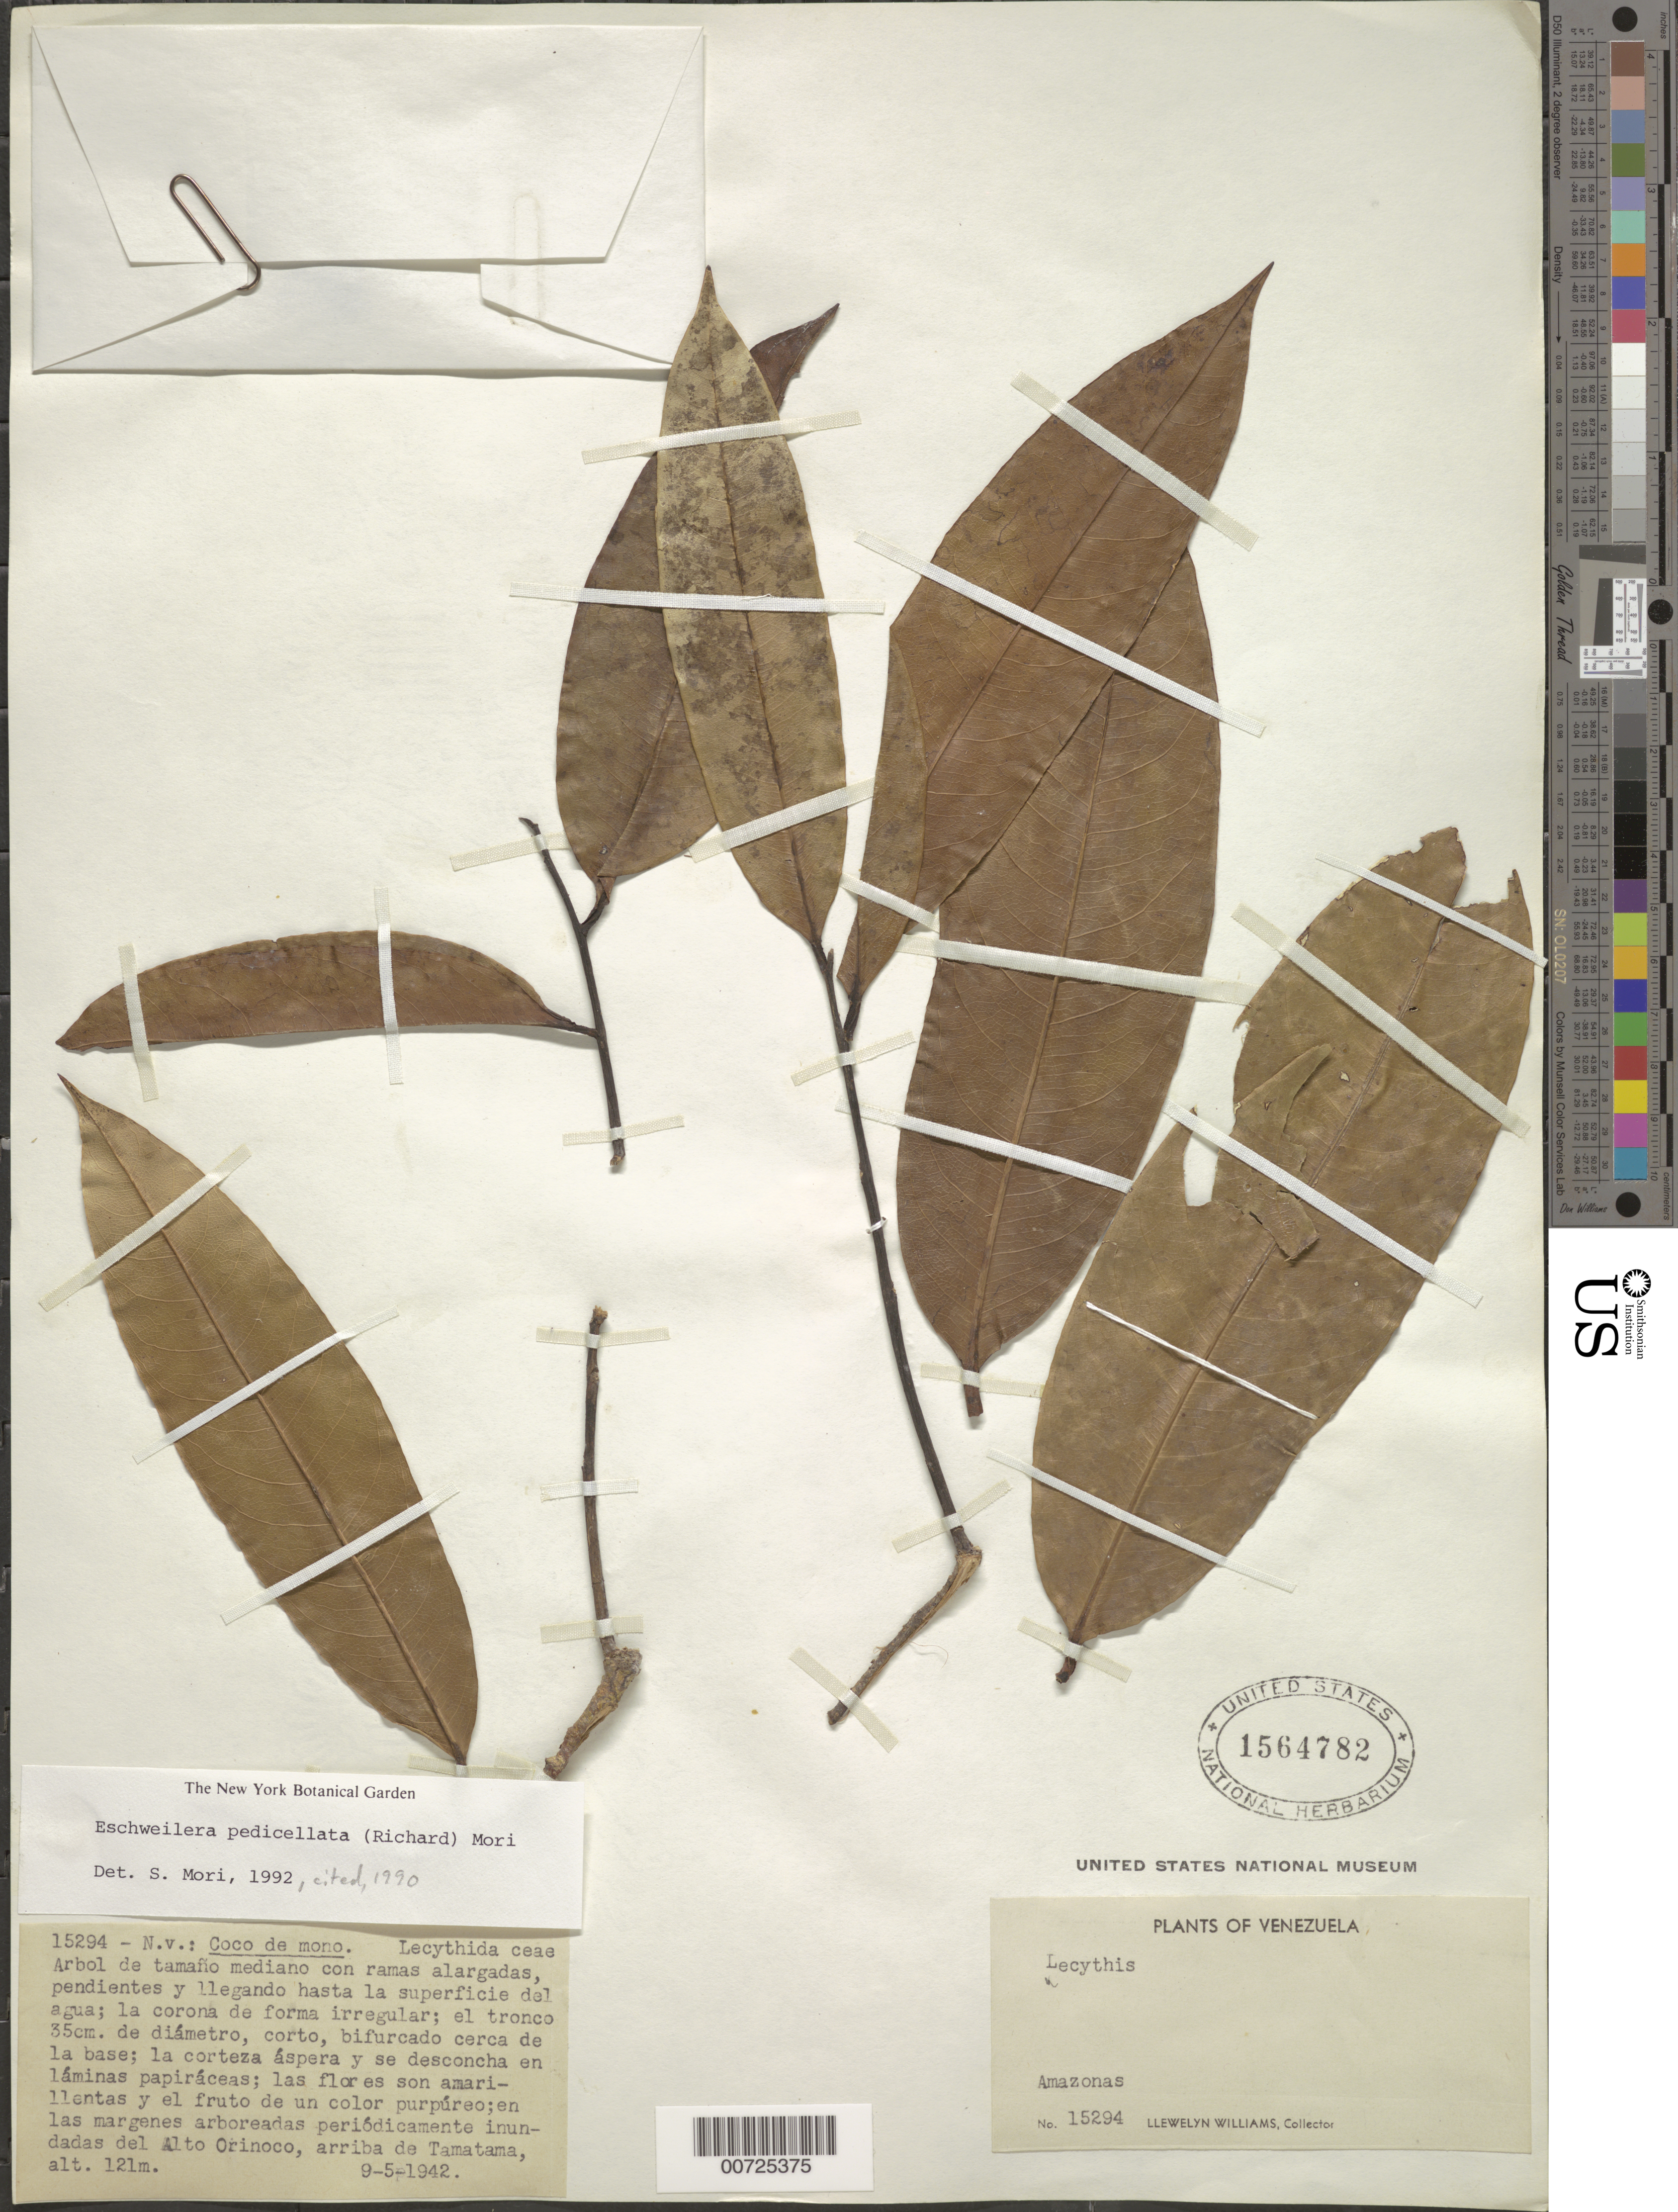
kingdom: Plantae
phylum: Tracheophyta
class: Magnoliopsida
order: Ericales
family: Lecythidaceae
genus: Eschweilera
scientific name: Eschweilera pedicellata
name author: (Rich.) S.A. Mori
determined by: Mori, Scott A.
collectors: Ll. Williams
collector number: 15294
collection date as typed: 9-May-42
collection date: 1942-05-09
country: Venezuela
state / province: Amazonas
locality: Tamatama, Alto Río Orinoco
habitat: Margenes arboreadas periodicamente inundadas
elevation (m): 121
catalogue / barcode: US 1564782